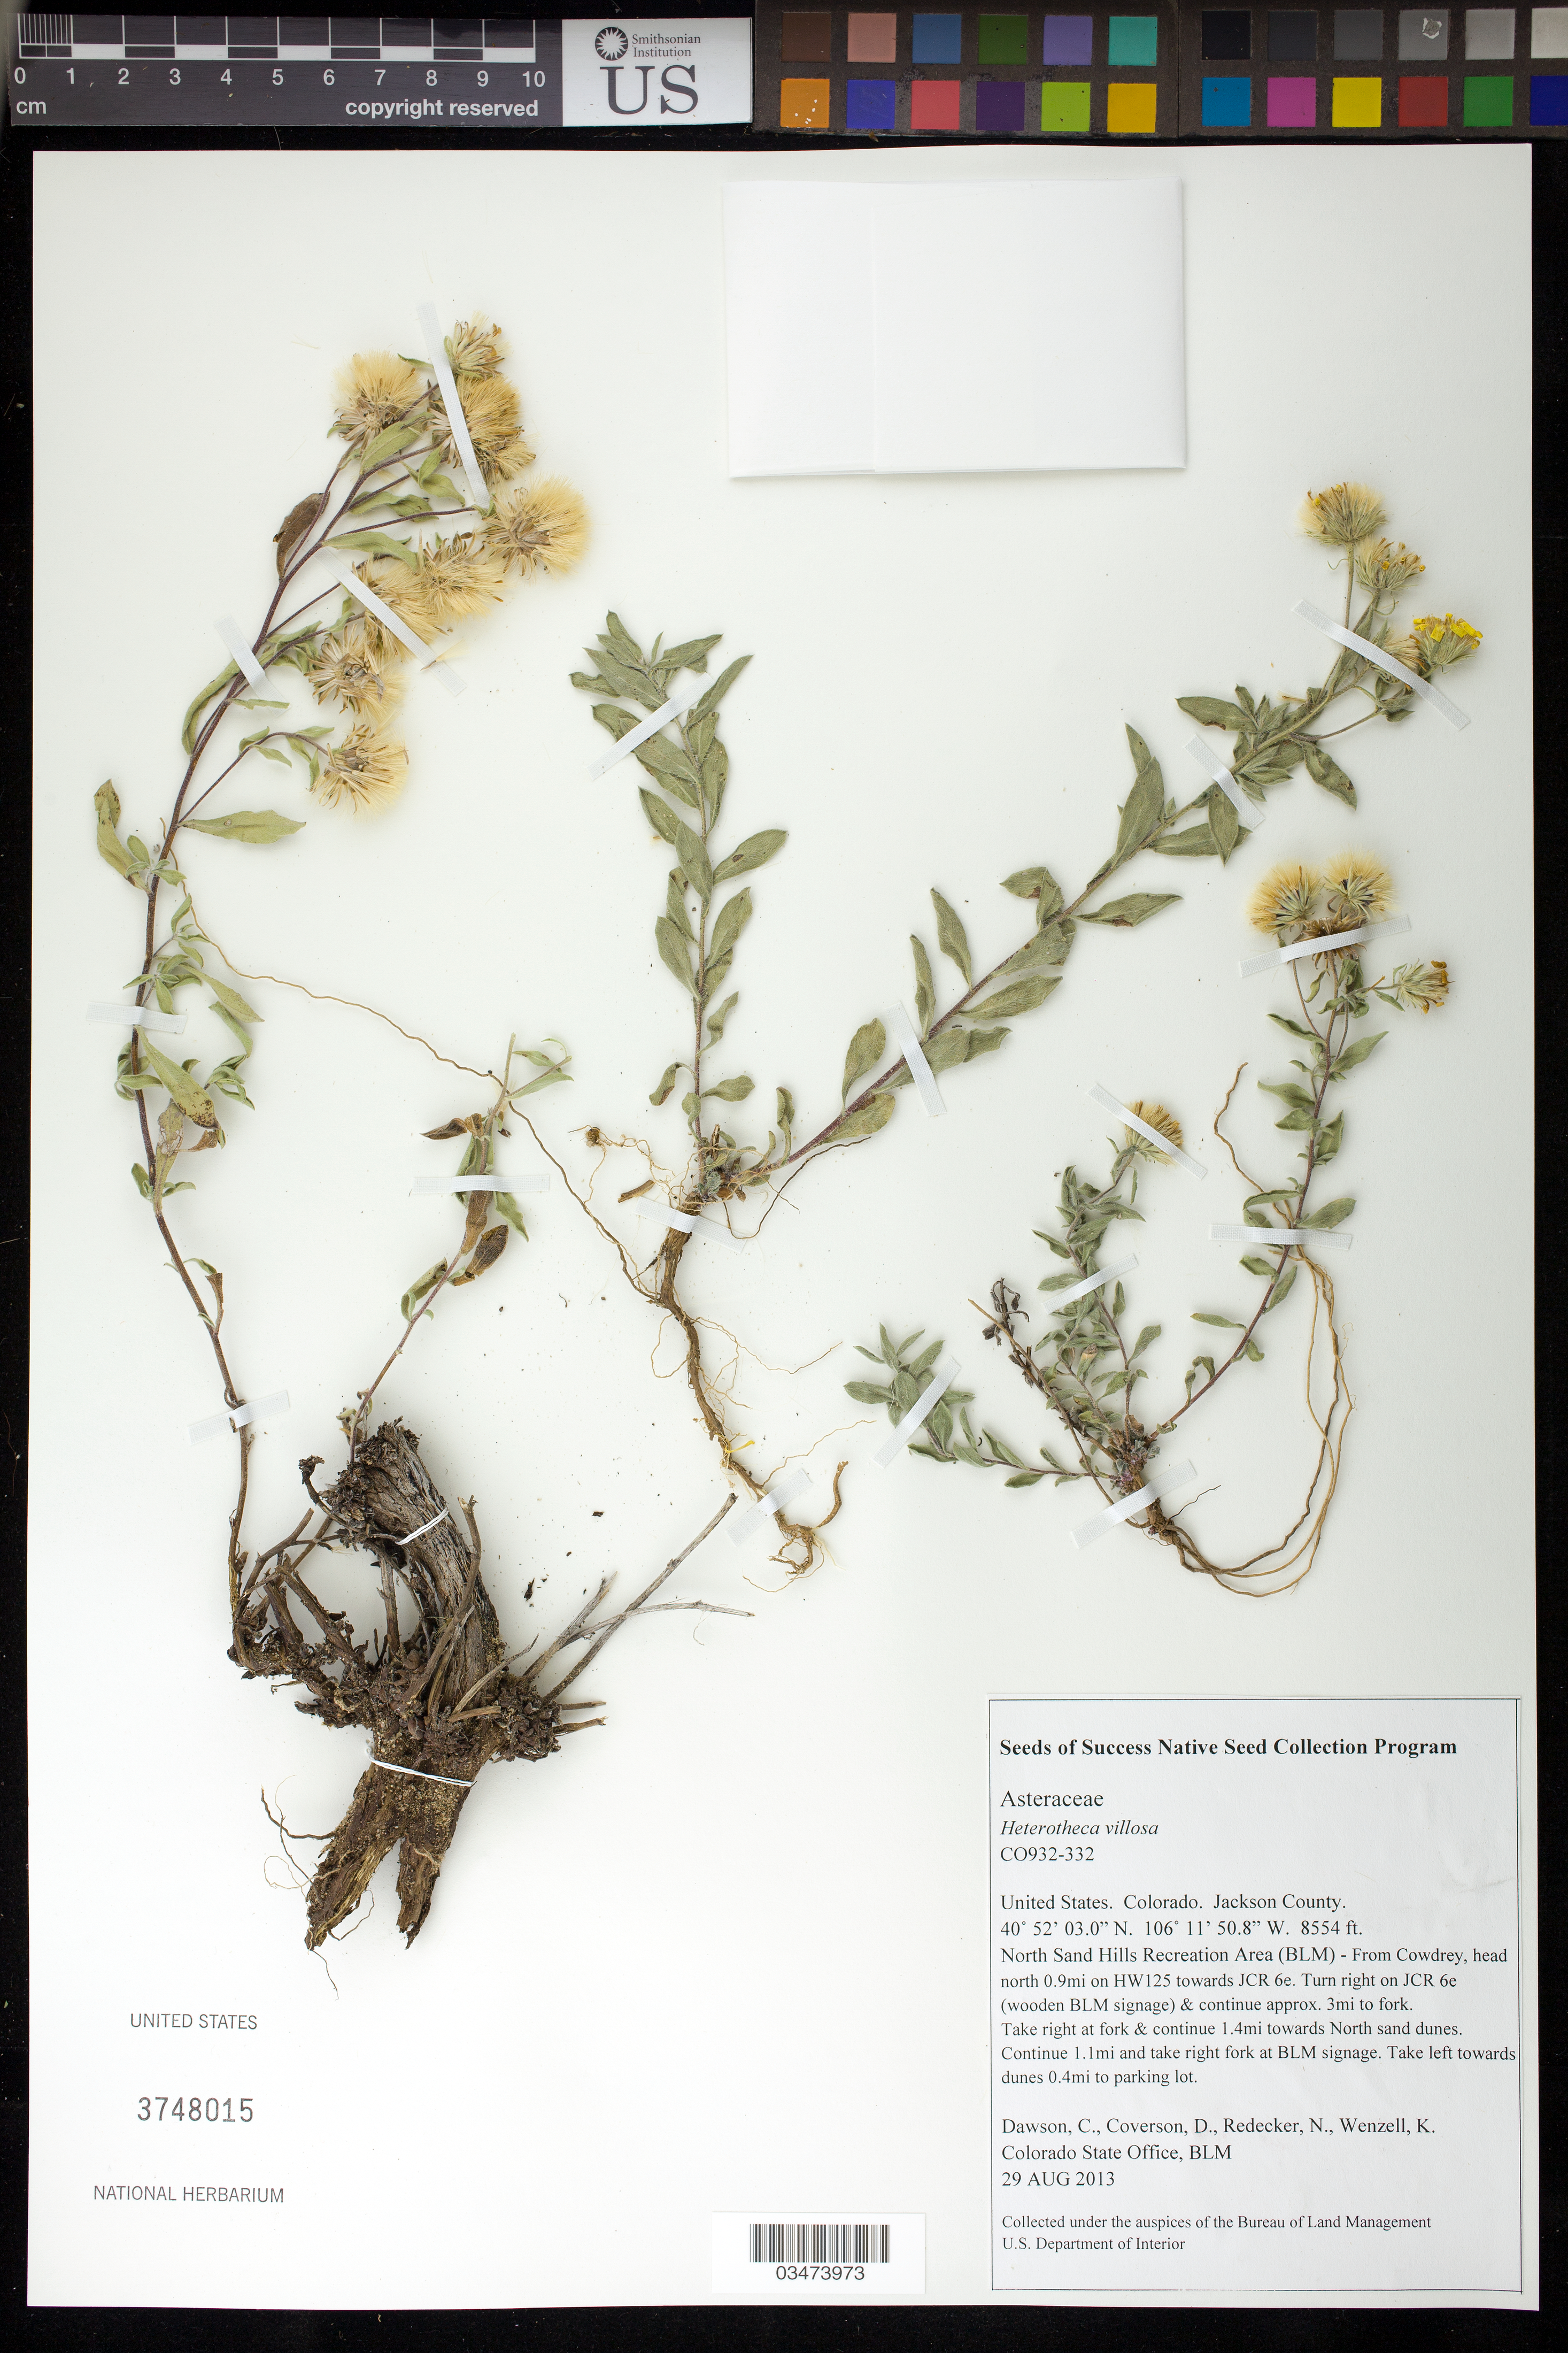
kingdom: Plantae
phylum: Tracheophyta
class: Magnoliopsida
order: Asterales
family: Asteraceae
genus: Heterotheca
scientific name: Heterotheca villosa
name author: (Pursh) Shinners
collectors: C. Dawson, D. Coverson, N. Redecker & K. Wenzell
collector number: CO932-332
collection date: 2013-08-29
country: United States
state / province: Colorado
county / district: Jackson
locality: North Sand Hills Recreation Area (BLM)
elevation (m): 2607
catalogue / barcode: US 3748015